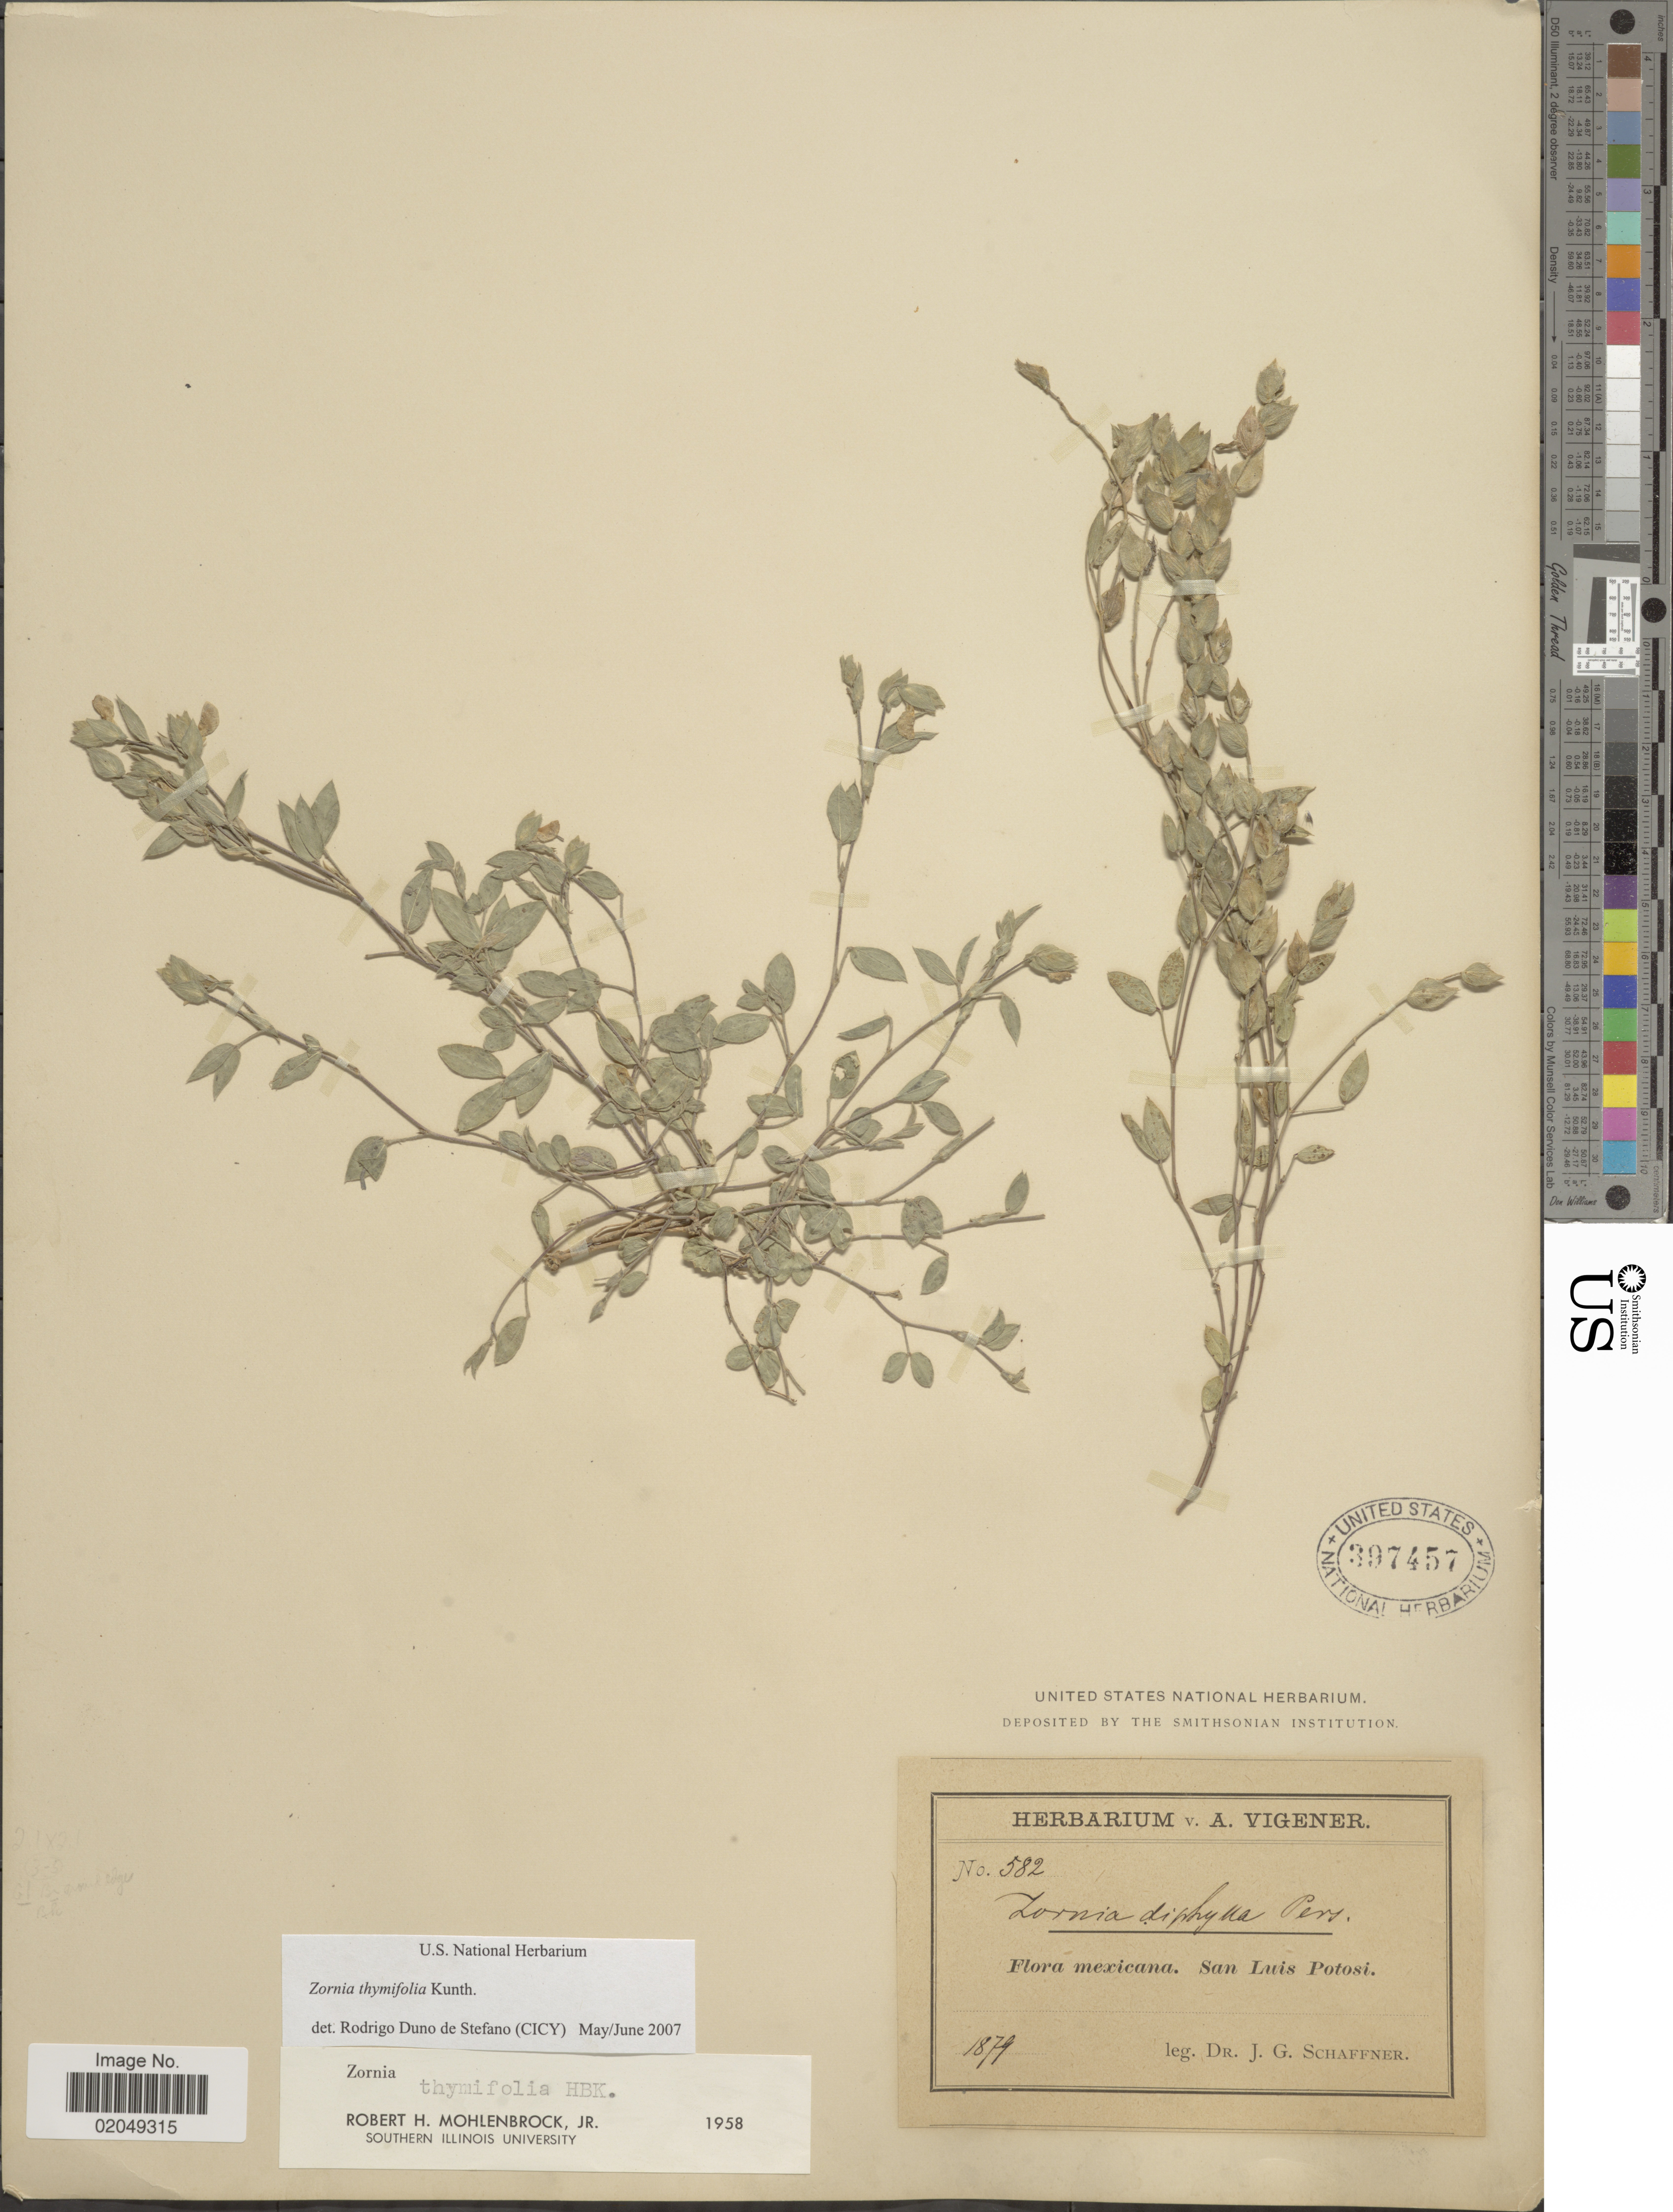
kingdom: Plantae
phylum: Tracheophyta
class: Magnoliopsida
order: Fabales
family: Fabaceae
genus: Zornia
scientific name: Zornia thymifolia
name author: Kunth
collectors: J. G. Schaffner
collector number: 582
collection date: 1897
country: Mexico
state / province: San Luis Potosí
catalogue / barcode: US 397457